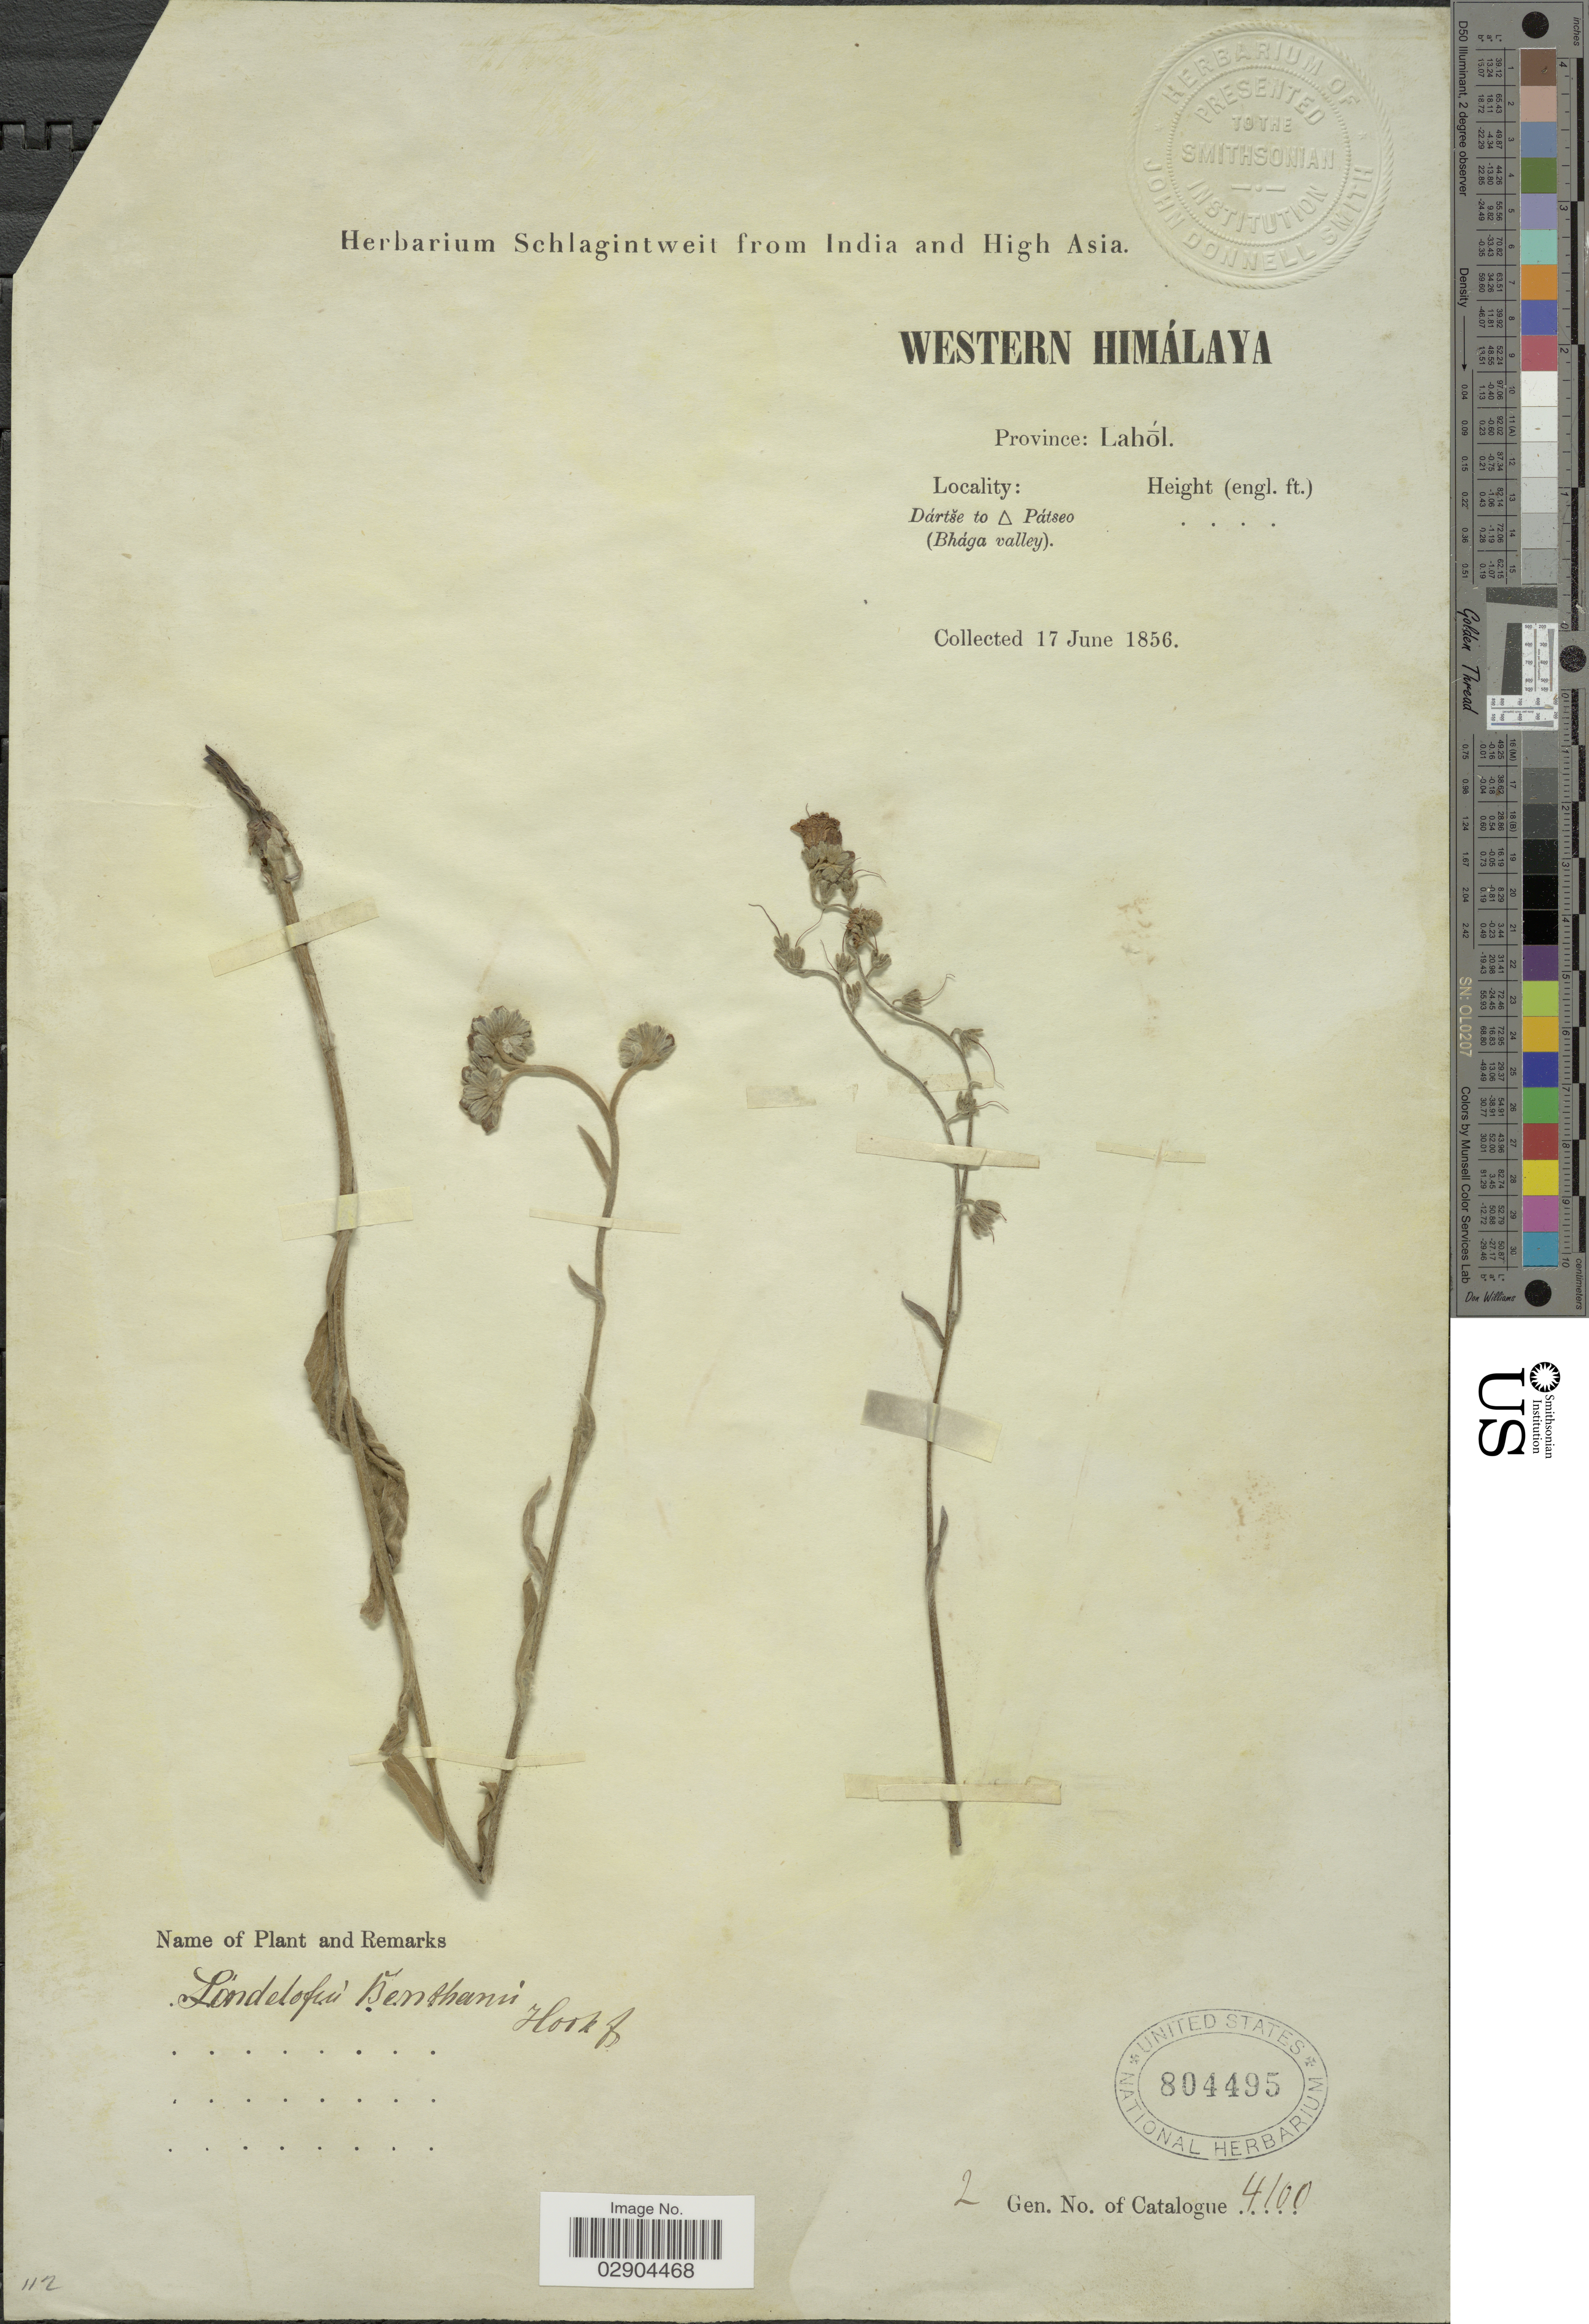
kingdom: Plantae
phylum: Tracheophyta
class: Magnoliopsida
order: Boraginales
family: Boraginaceae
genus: Lindelofia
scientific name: Lindelofia stylosa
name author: (Kar. & Kir.) Brand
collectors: ex herb. Schlagintweit from India and High Asia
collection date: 1856-06-17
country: India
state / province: Himachal Pradesh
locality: Wetern Himálaya. Province: Lahól. Dártse to Pätseo. (Bhága valley).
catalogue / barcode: US 804495